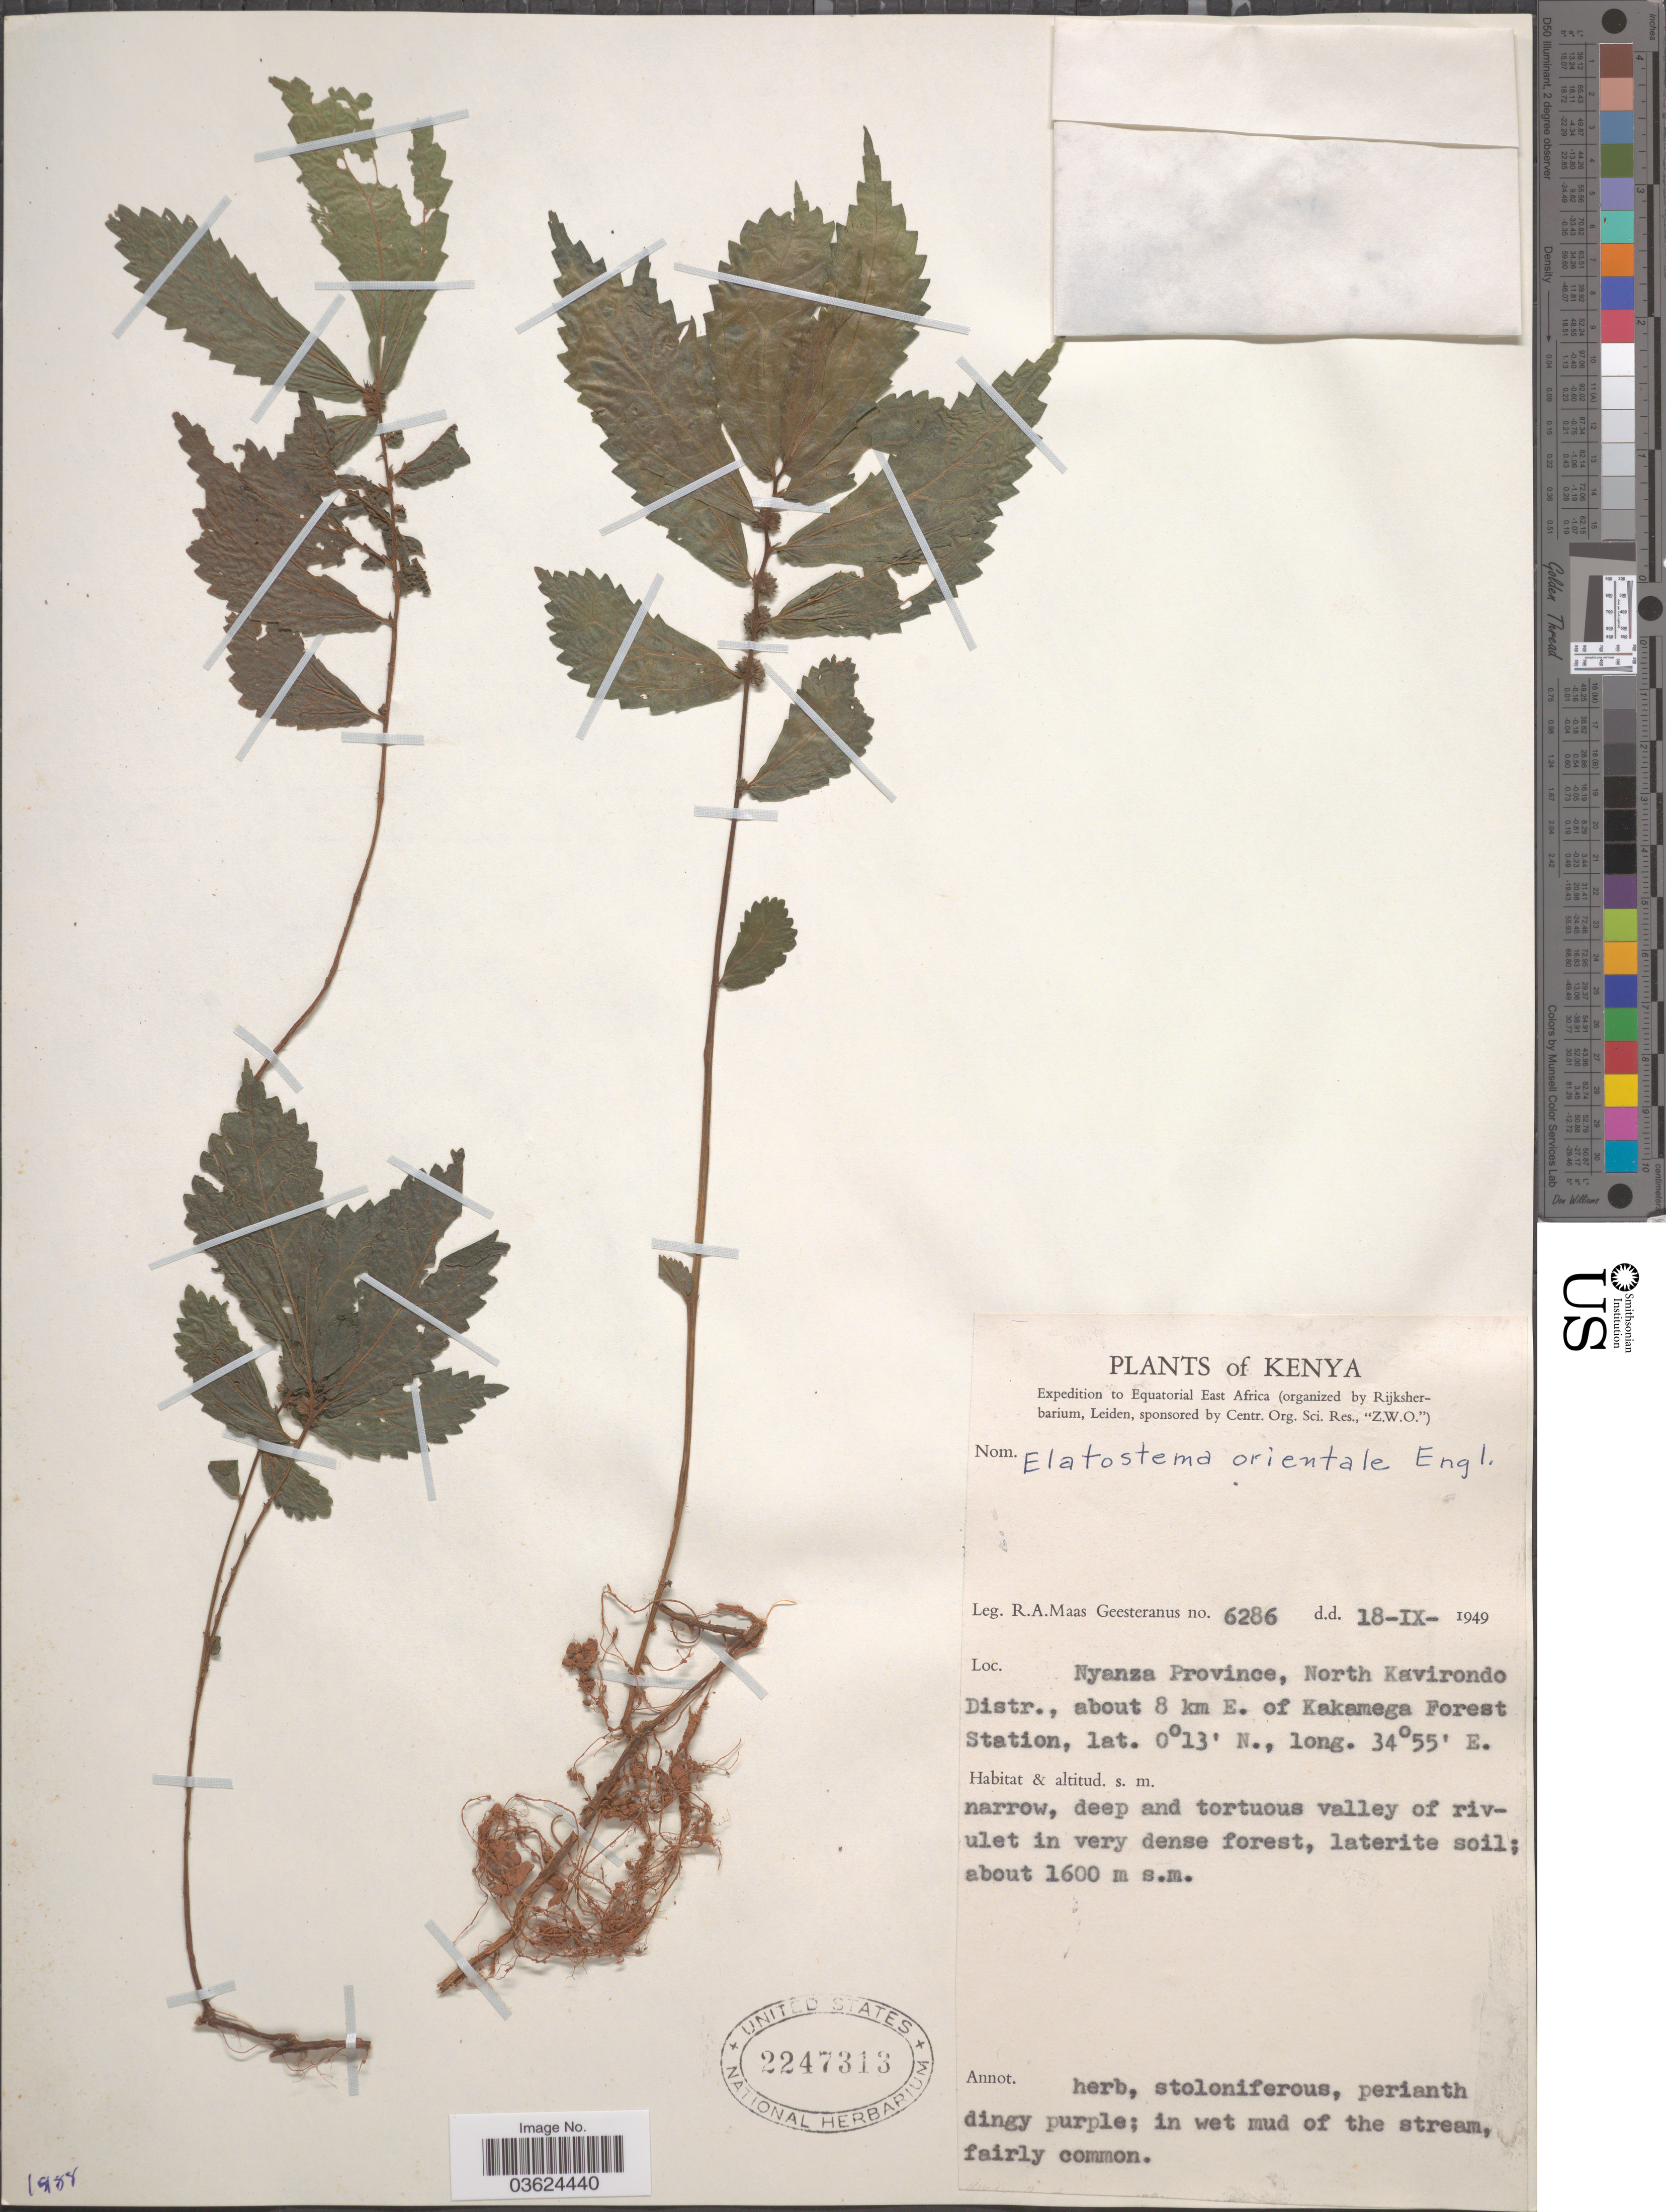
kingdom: Plantae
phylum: Tracheophyta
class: Magnoliopsida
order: Rosales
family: Urticaceae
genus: Elatostema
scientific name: Elatostema orientale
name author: Engl.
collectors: R. A. Maas Geesteranus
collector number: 6286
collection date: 1949-09-18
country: Kenya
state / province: Kisumu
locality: North Kavirondo Distr., about 8 km E. of Kakamega Forest Station. Nyanza.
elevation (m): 1600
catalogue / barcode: US 2247313